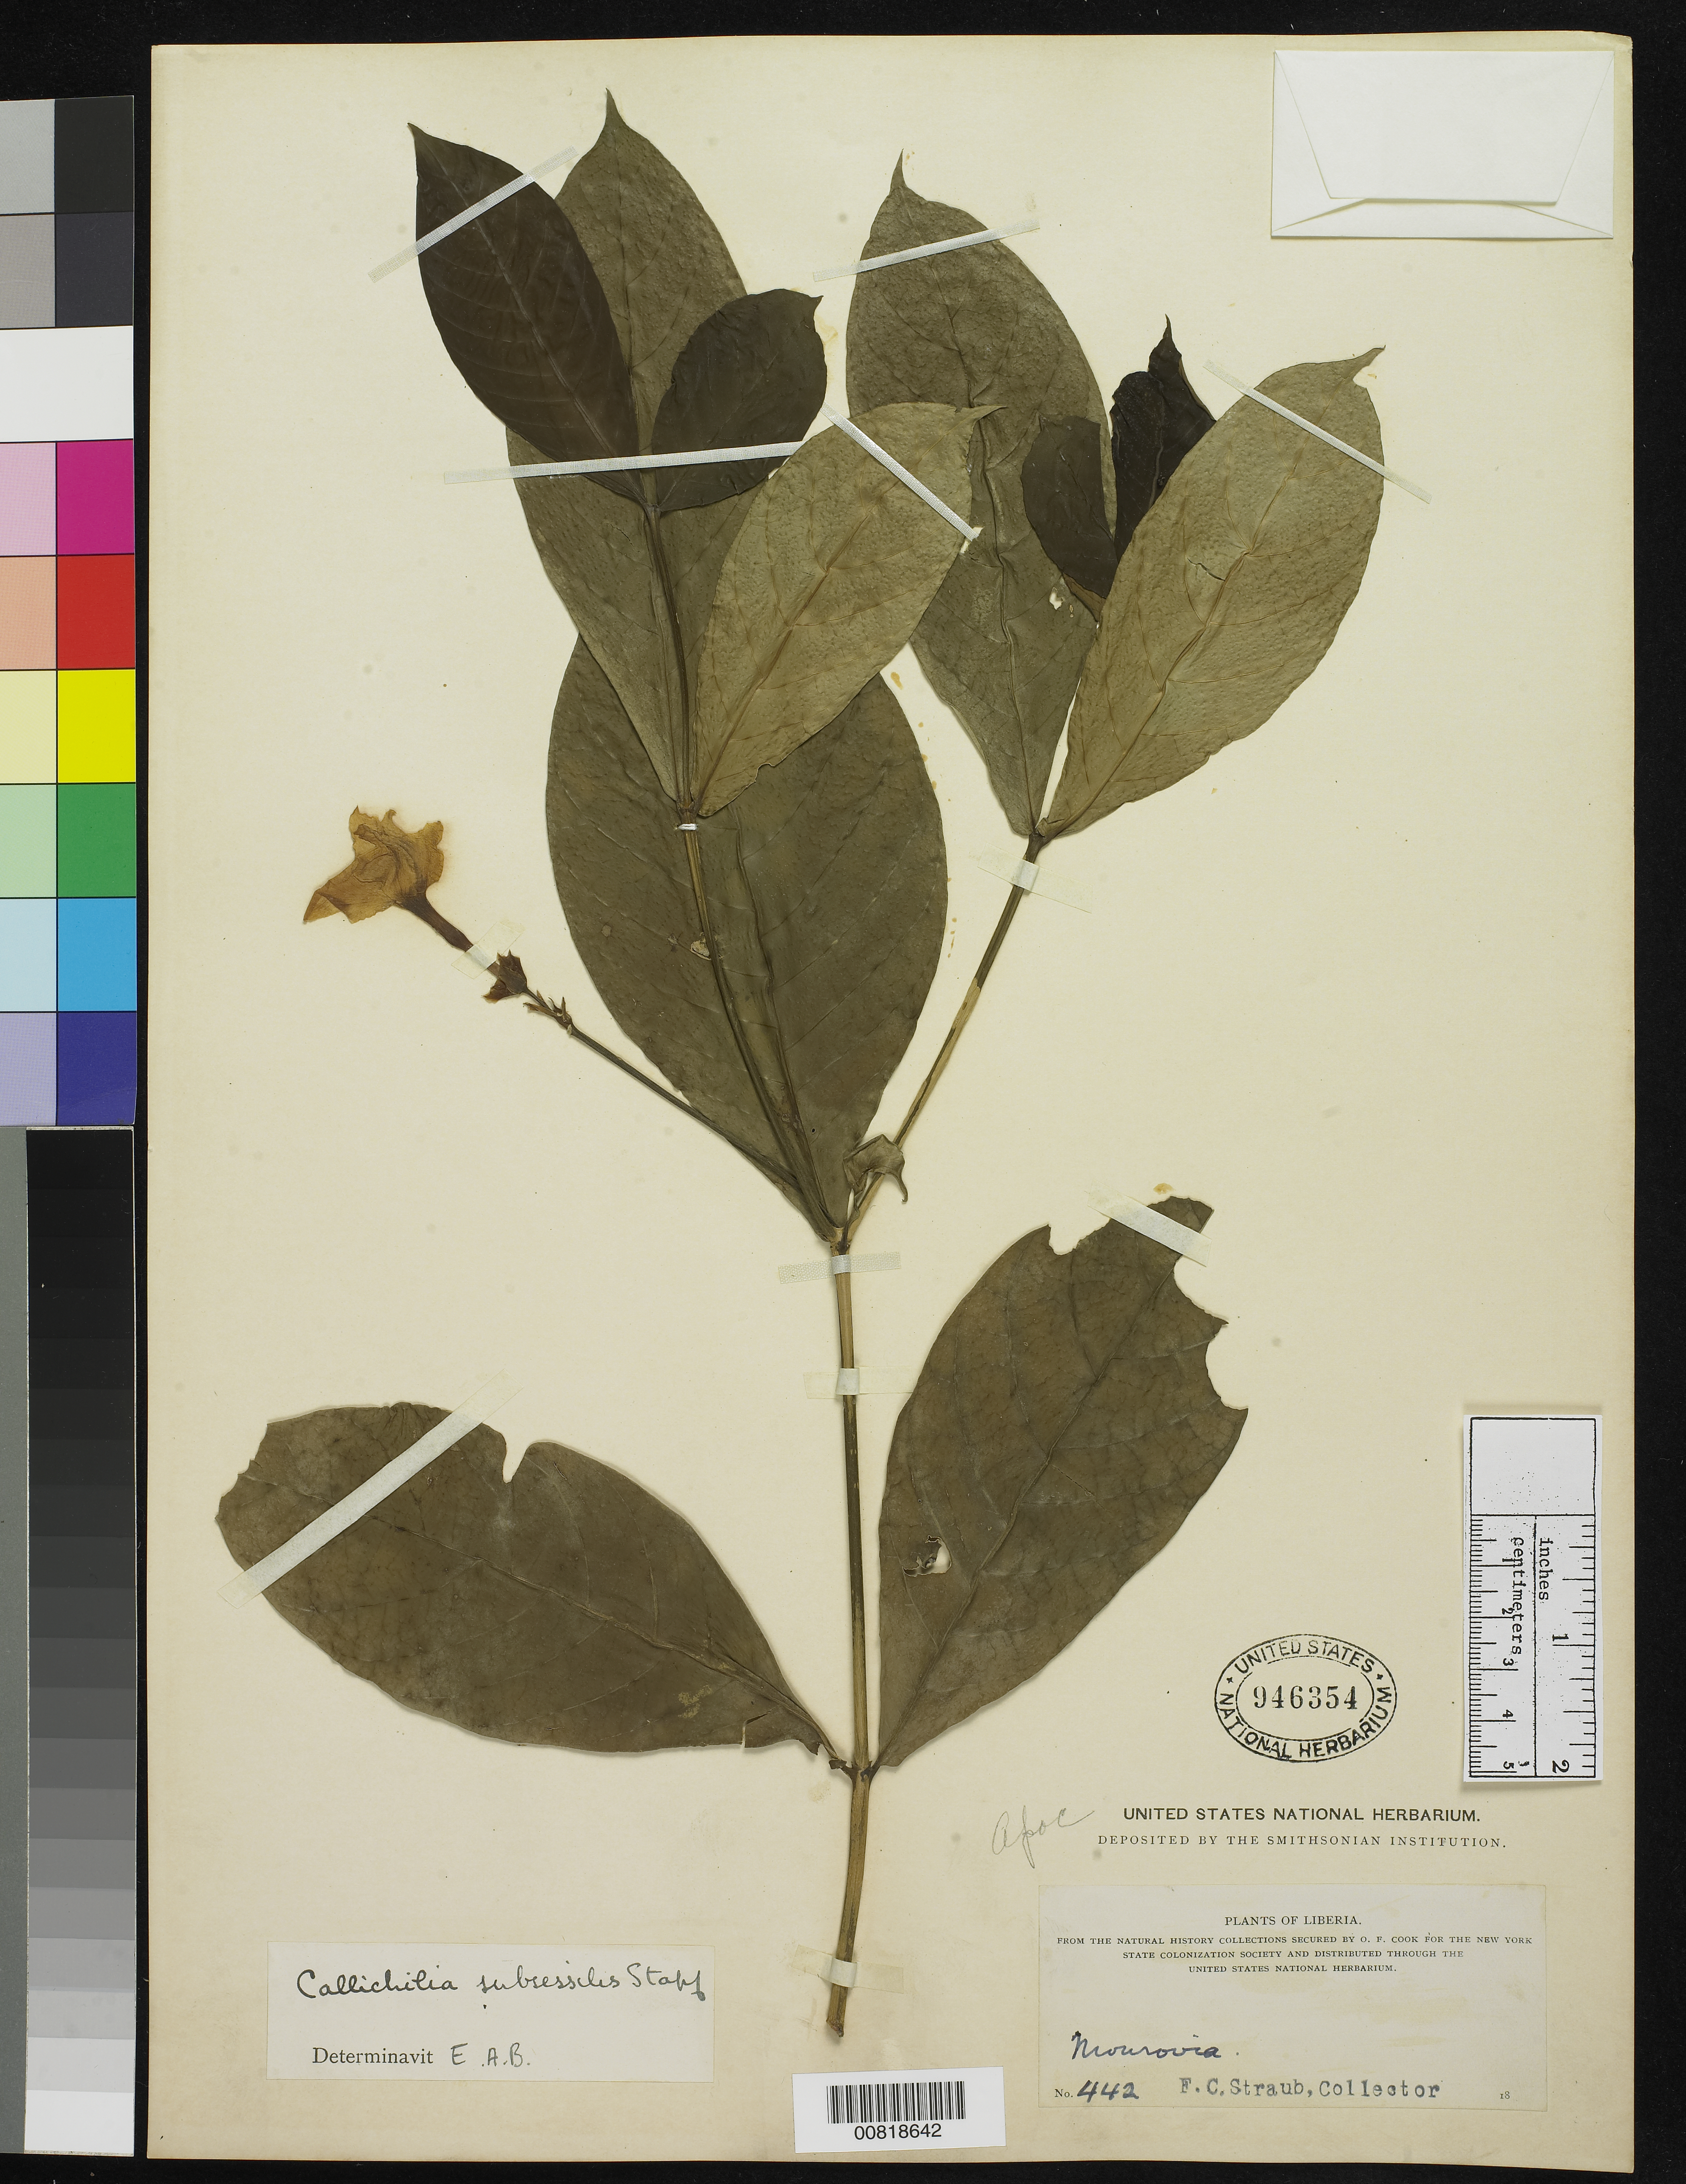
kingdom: Plantae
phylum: Tracheophyta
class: Magnoliopsida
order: Gentianales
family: Apocynaceae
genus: Callichilia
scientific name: Callichilia subsessilis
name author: (Benth.) Stapf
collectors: F. Straub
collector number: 442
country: Liberia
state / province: Montserrado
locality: Monrovia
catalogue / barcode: US 946354